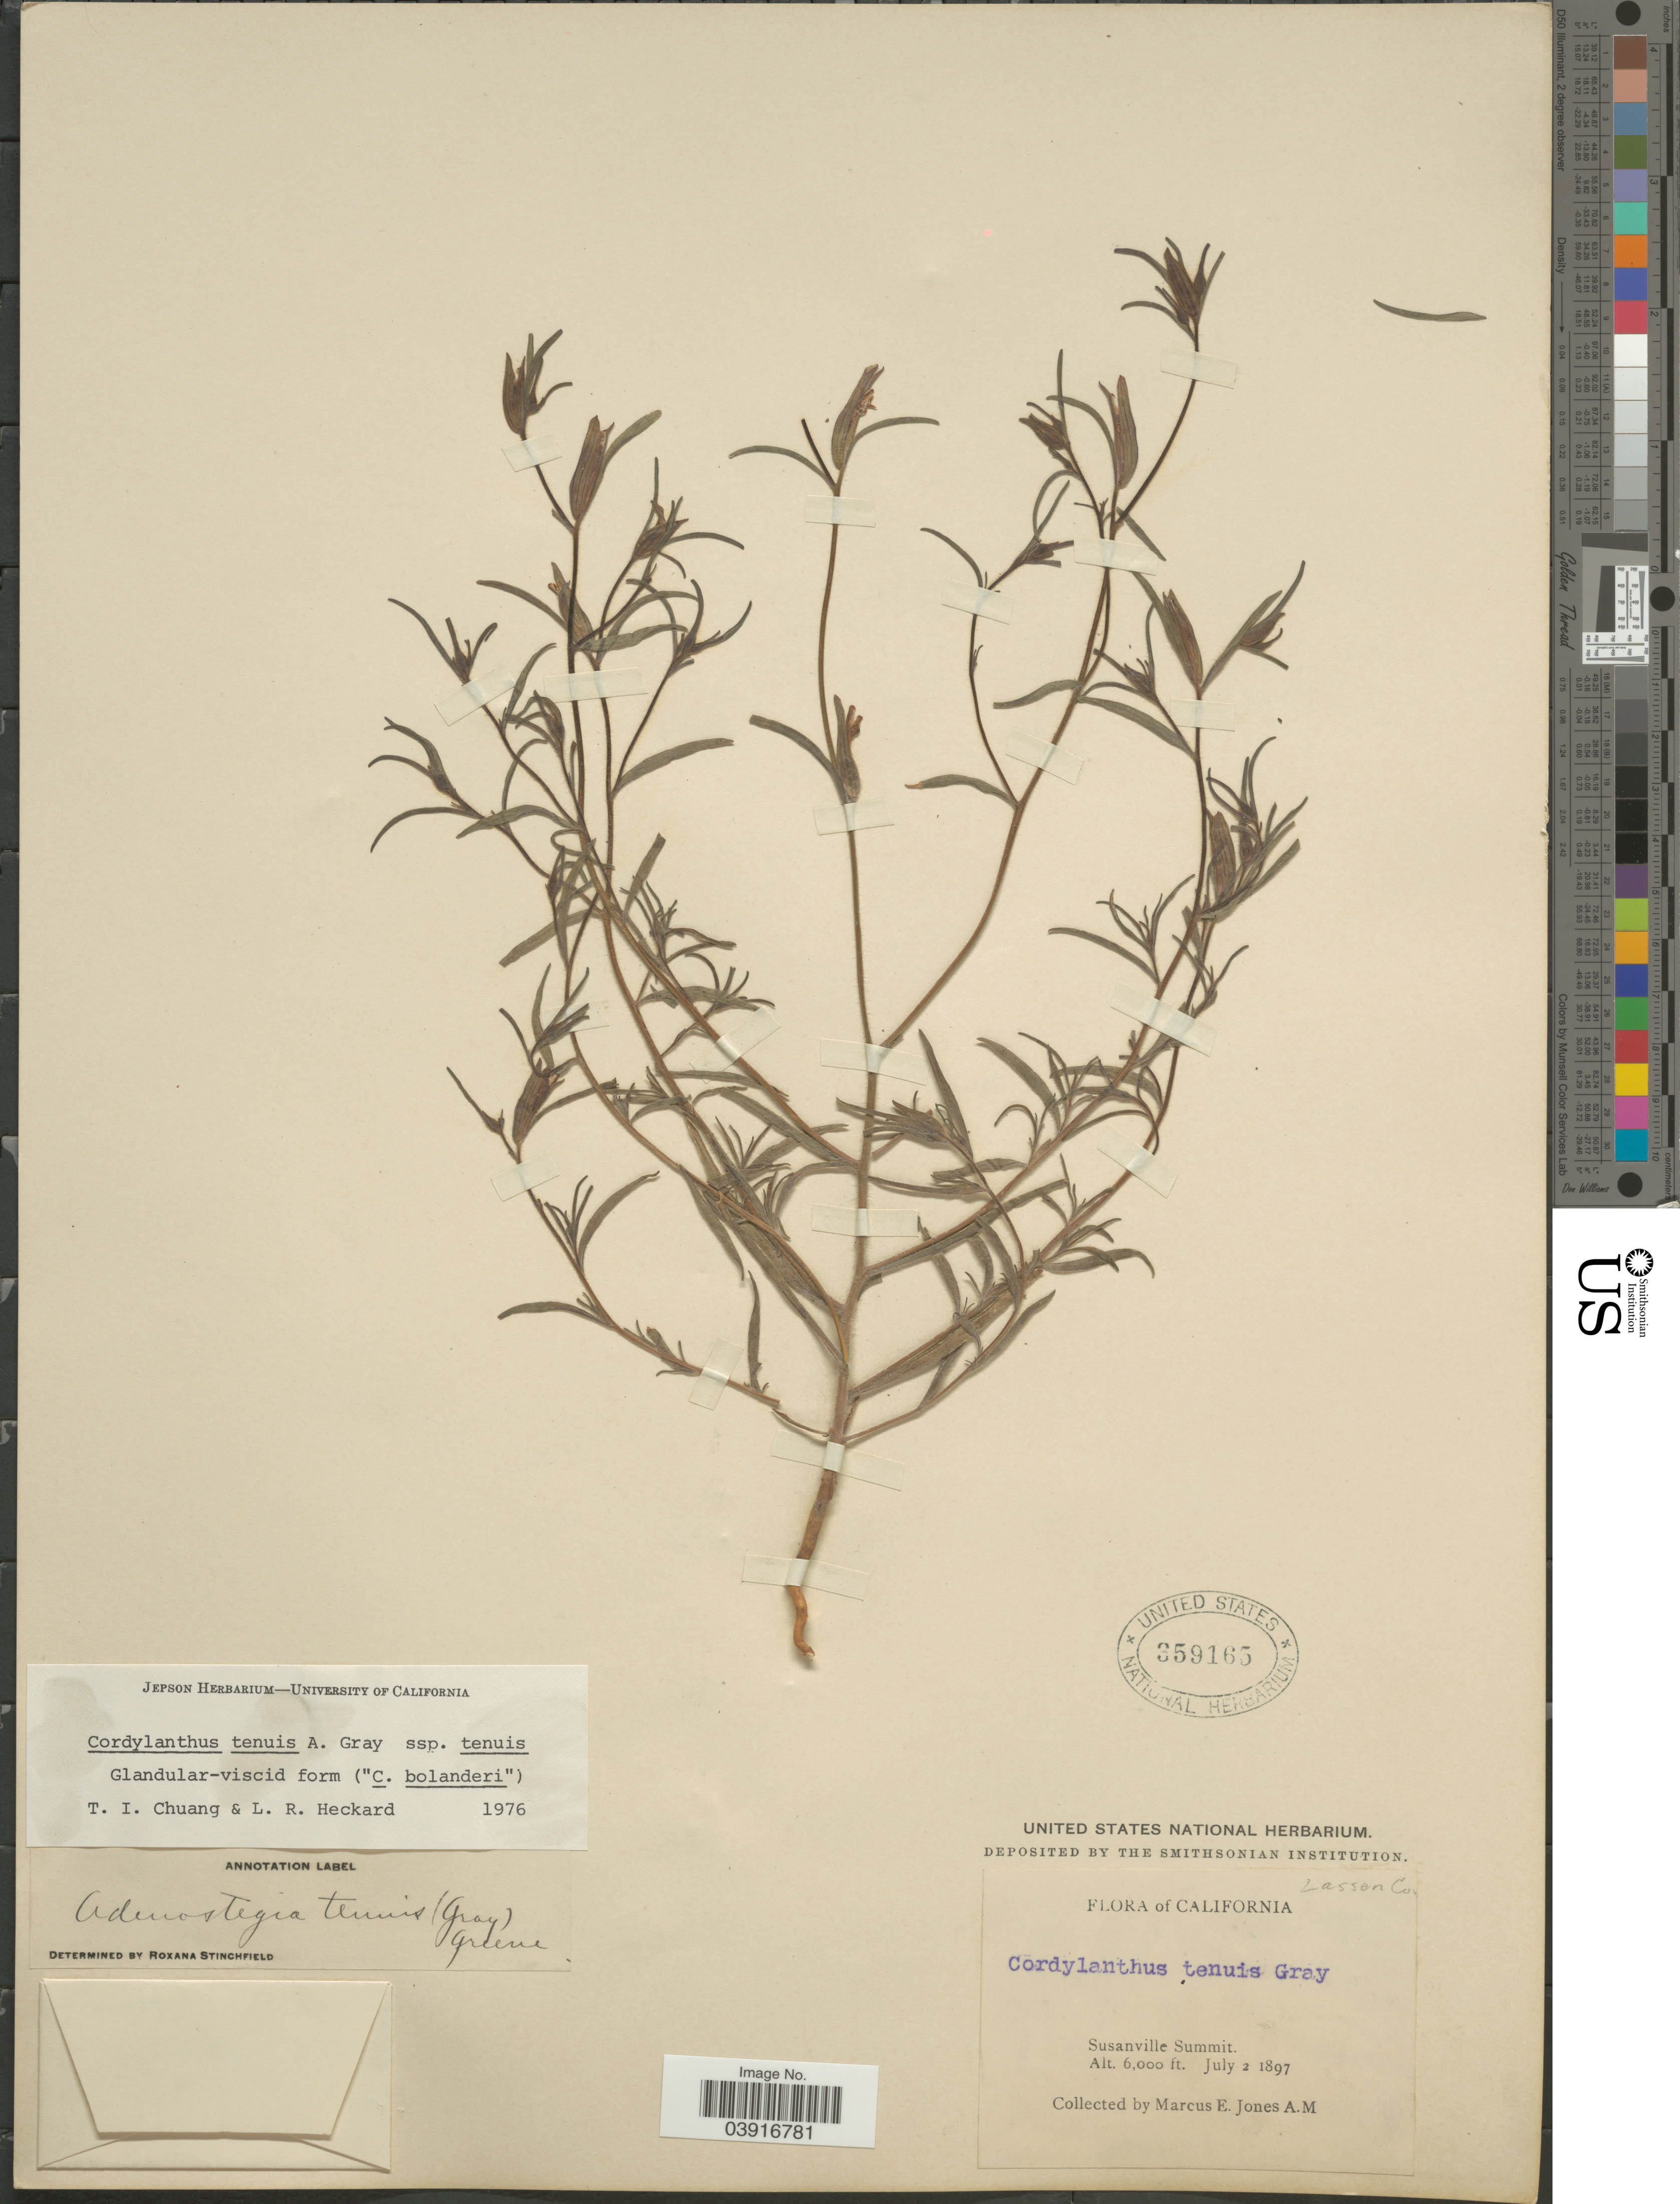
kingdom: Plantae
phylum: Tracheophyta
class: Magnoliopsida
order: Lamiales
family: Orobanchaceae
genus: Cordylanthus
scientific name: Cordylanthus tenuis subsp. tenuis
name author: A. Gray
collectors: M. E. Jones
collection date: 1897-07-02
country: United States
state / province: California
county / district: Lassen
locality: Susanville Summit. Lassen Co.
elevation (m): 1829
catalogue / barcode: US 359165